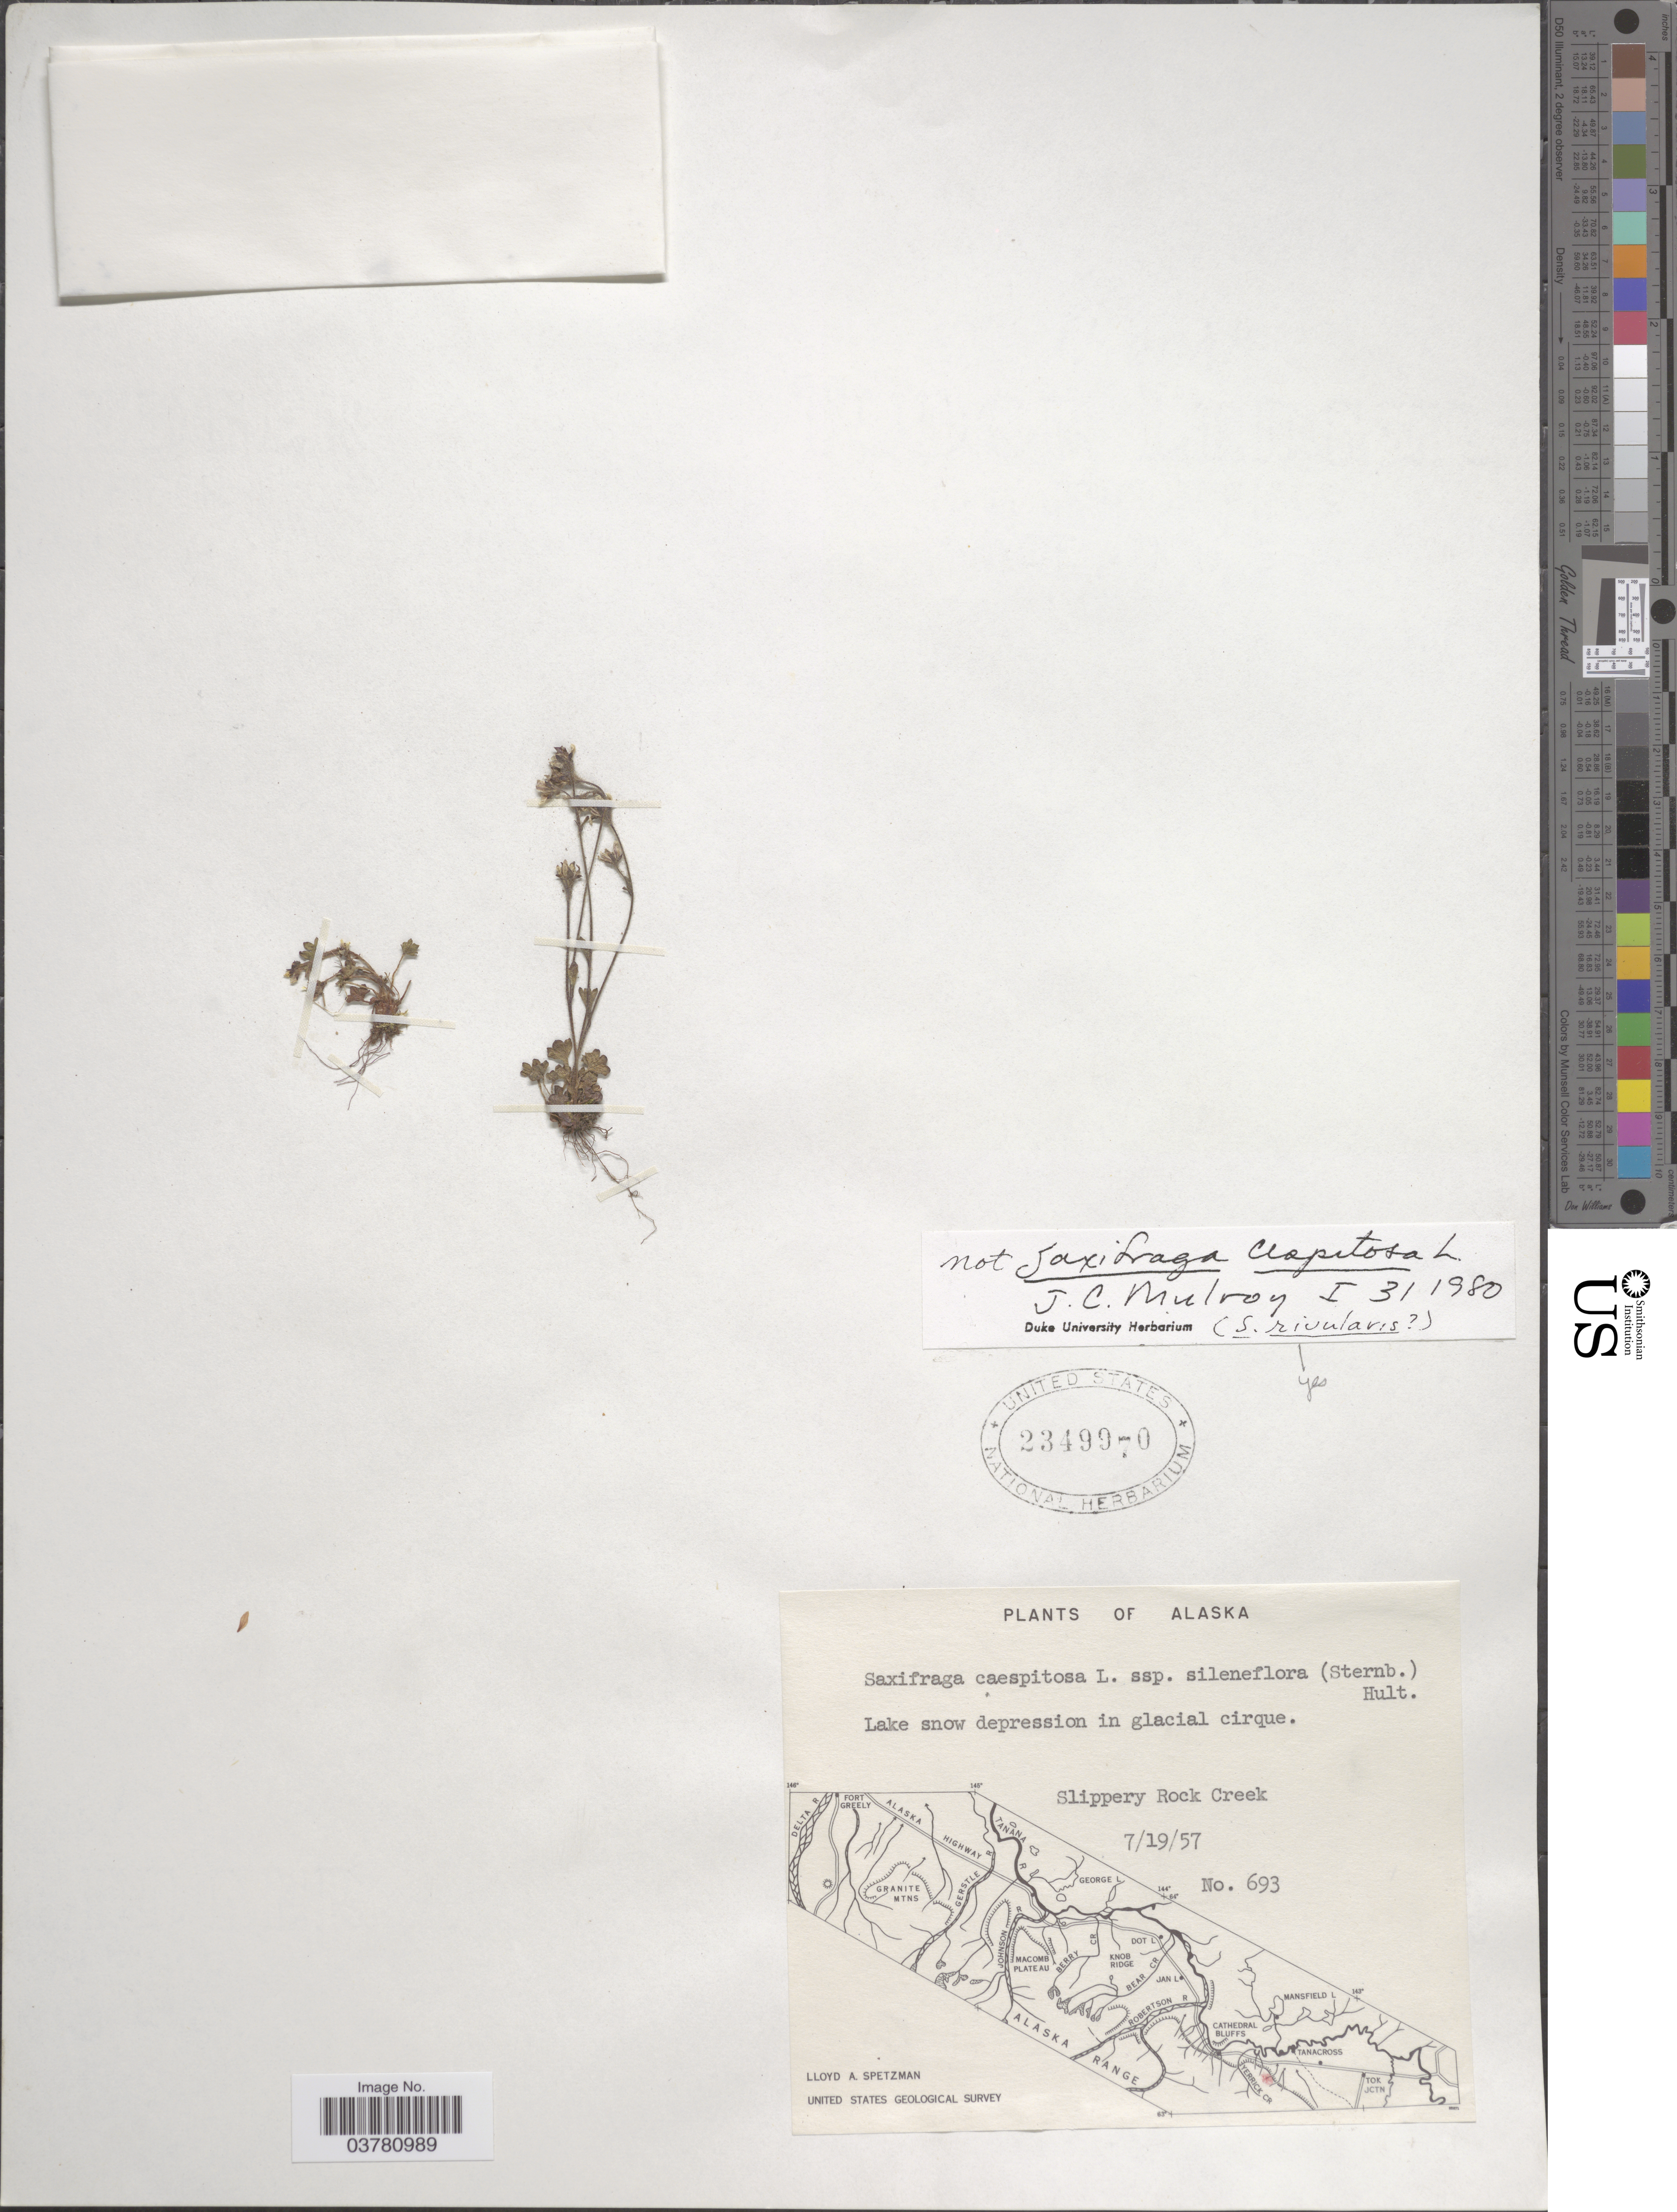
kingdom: Plantae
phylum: Tracheophyta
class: Magnoliopsida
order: Saxifragales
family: Saxifragaceae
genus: Saxifraga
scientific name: Saxifraga rivularis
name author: L.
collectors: L. Spetzman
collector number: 693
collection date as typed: Transcribed d/m/y: 19/7/57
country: United States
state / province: Alaska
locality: Lake snow depression in glacial cirque. Slippery Rock Creek. United States Geological Survey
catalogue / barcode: US 2349970